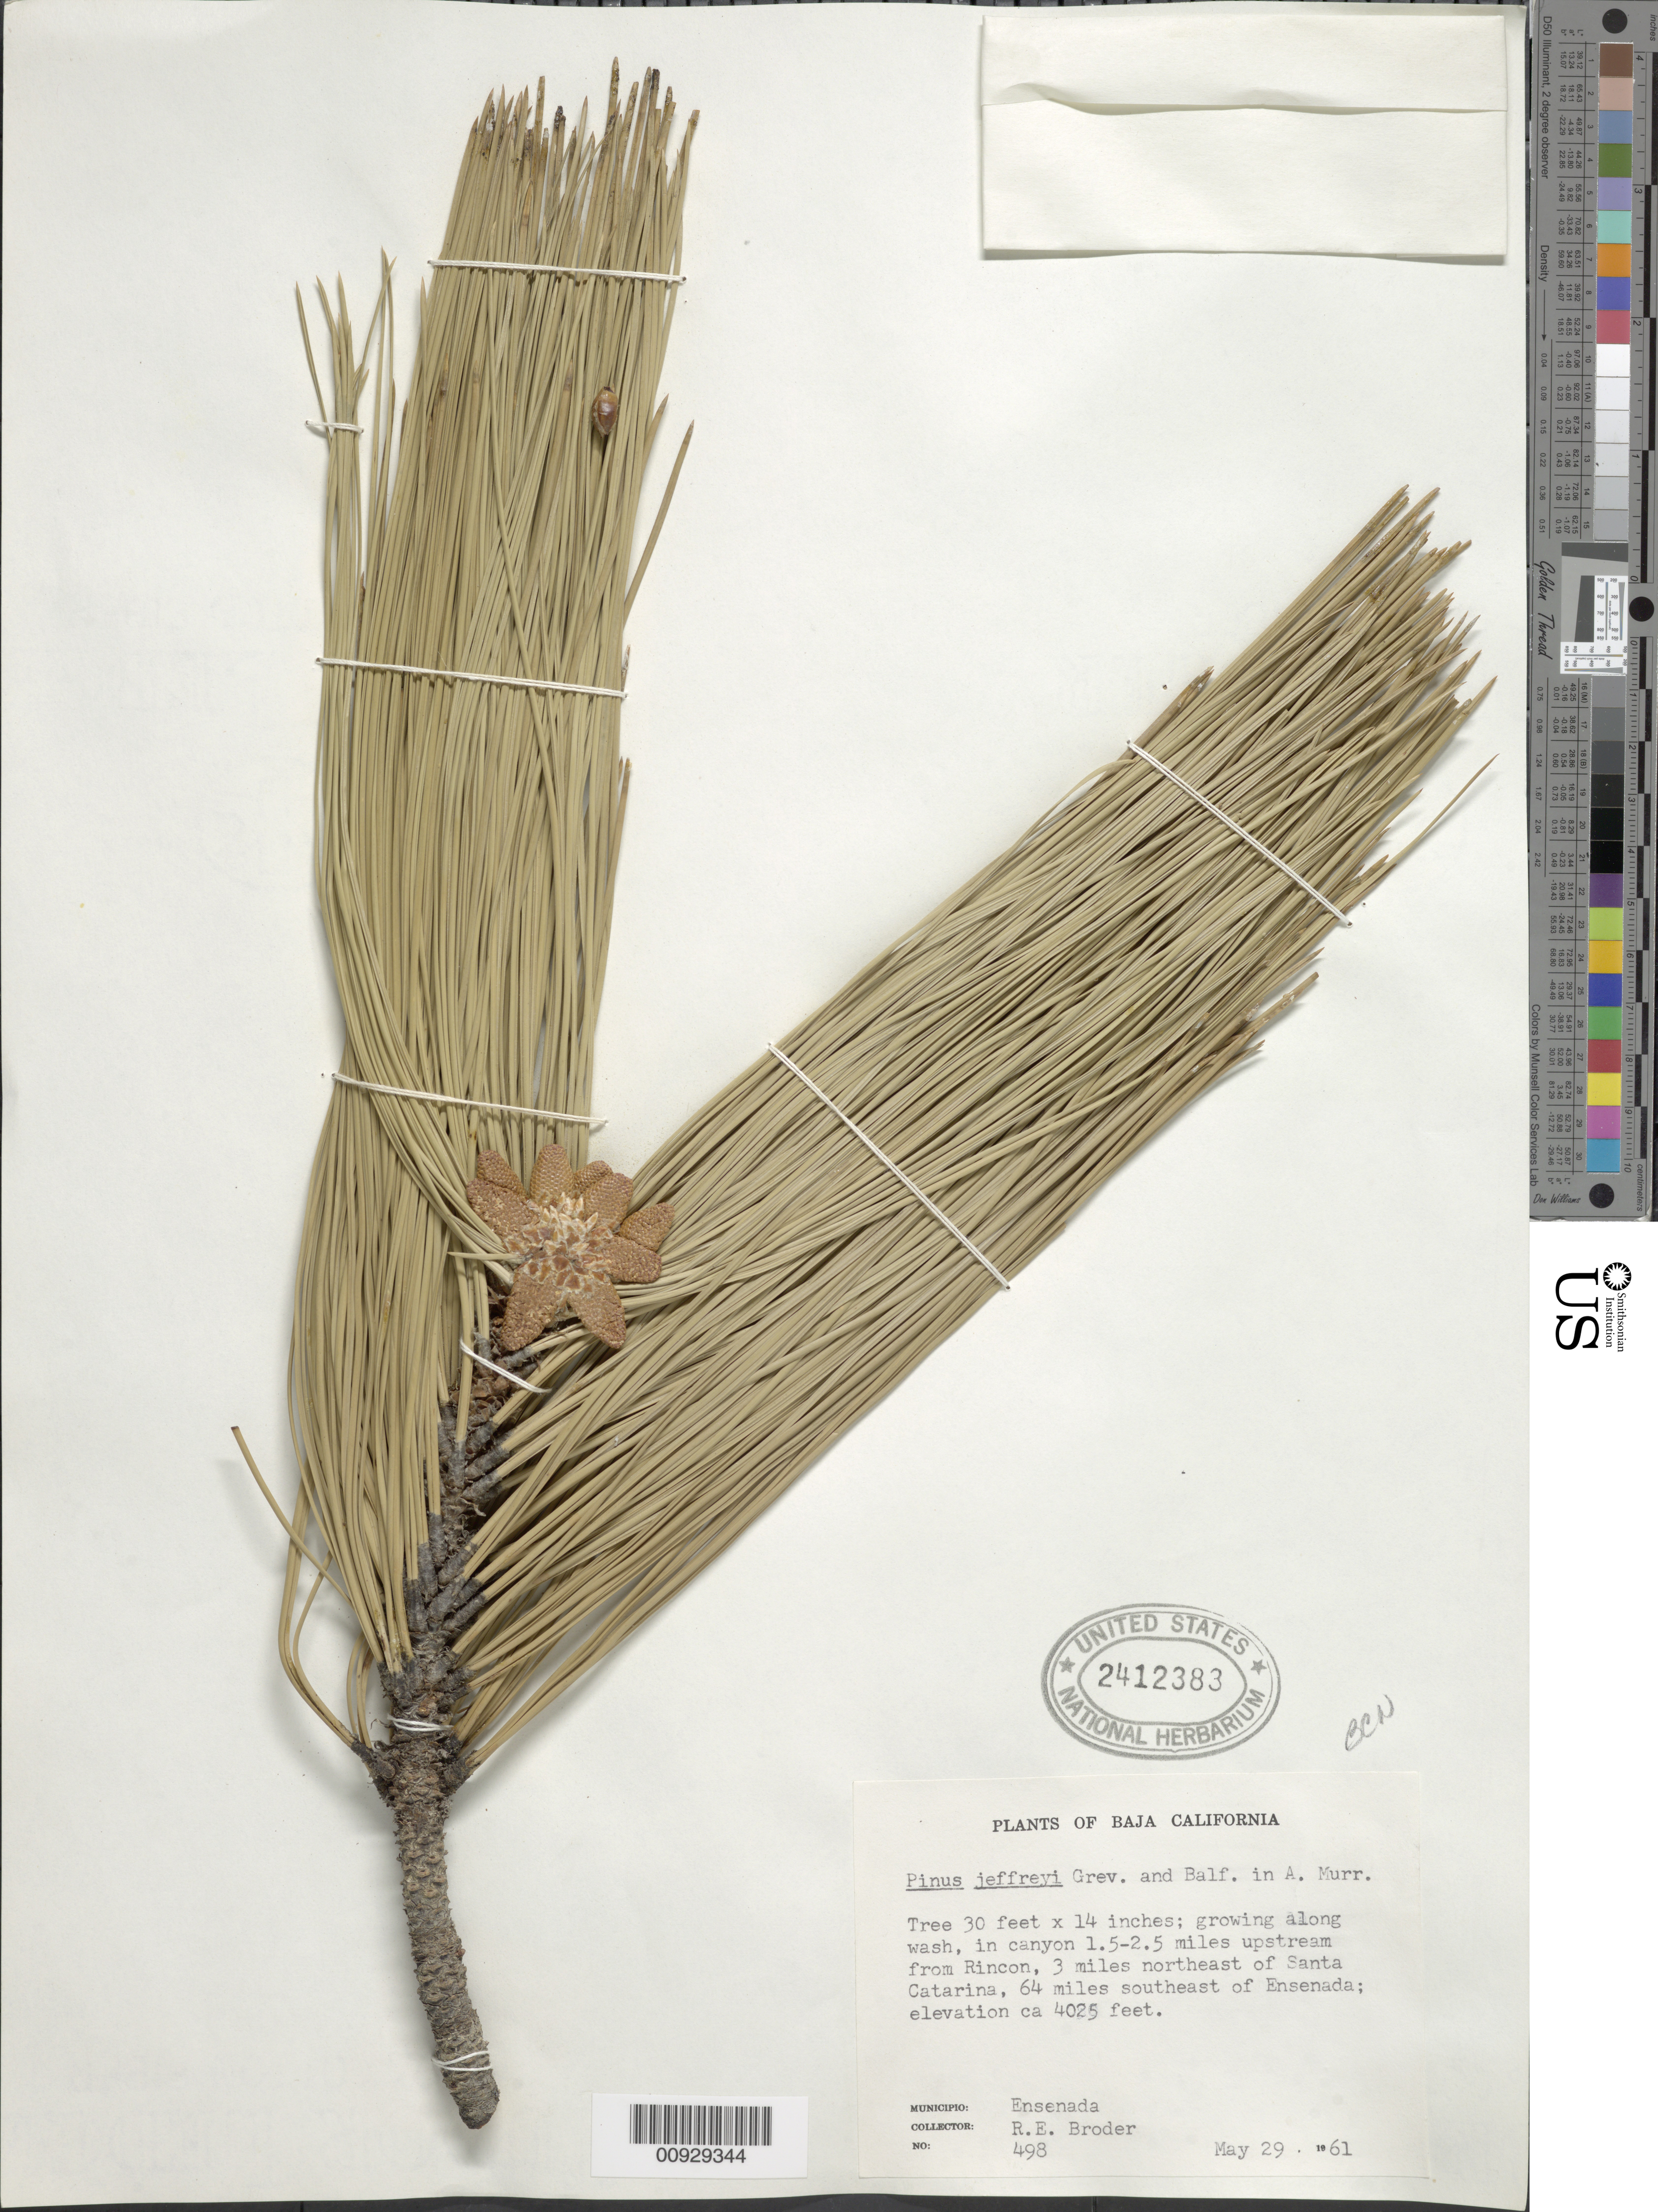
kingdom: Plantae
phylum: Tracheophyta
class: Pinopsida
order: Pinales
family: Pinaceae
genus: Pinus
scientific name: Pinus jeffreyi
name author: Balf.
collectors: R. Broder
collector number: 498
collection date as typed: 29 May 1961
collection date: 1961-05-29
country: Mexico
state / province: Baja California Norte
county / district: Ensenada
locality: Canyon 1.5-2.5 miles upstream from Rincón, 3 miles northeast of Santa Catarina, 64 miles southeast of Ensenada.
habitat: Growing along wash, in canyon.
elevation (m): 1227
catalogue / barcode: US 2412383